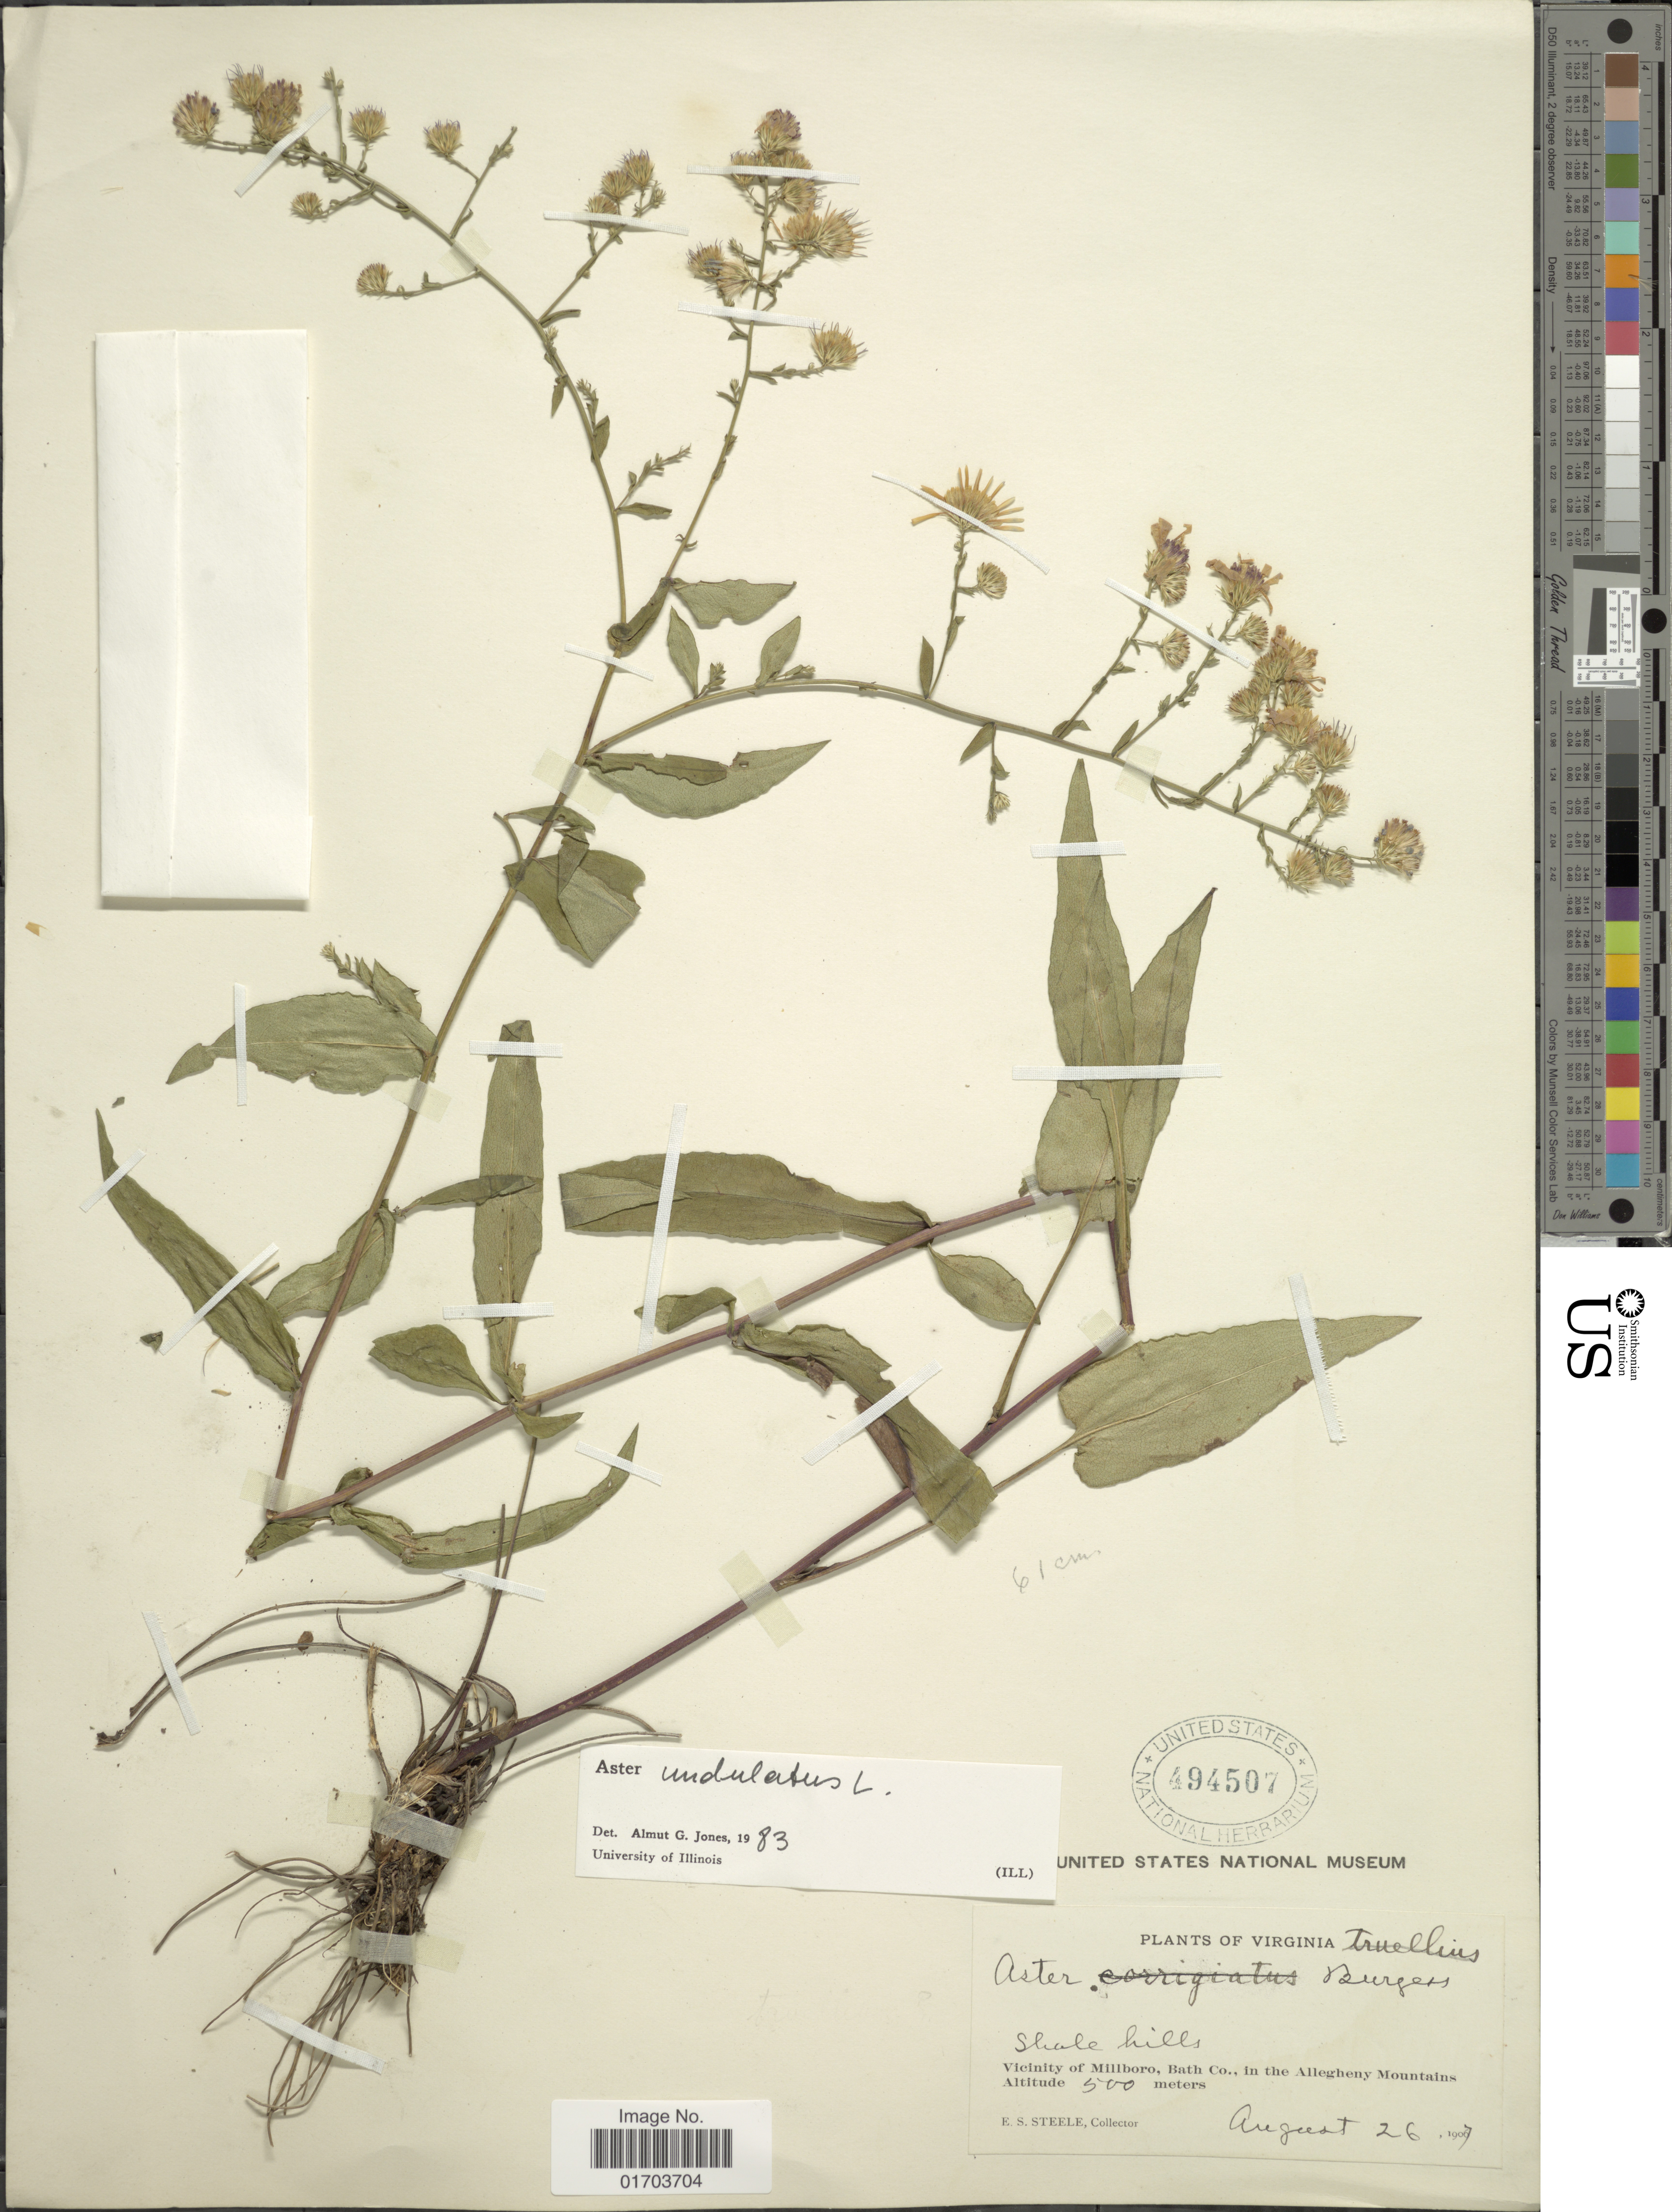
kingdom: Plantae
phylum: Tracheophyta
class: Magnoliopsida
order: Asterales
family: Asteraceae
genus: Symphyotrichum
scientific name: Symphyotrichum undulatum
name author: (L.) G.L. Nesom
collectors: E. Steele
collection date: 1907-08-26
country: United States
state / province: Virginia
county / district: Bath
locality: Shale hills. Vicinity of Millboro, Bath Co., in the Allegheny Mountains.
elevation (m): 500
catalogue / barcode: US 494507